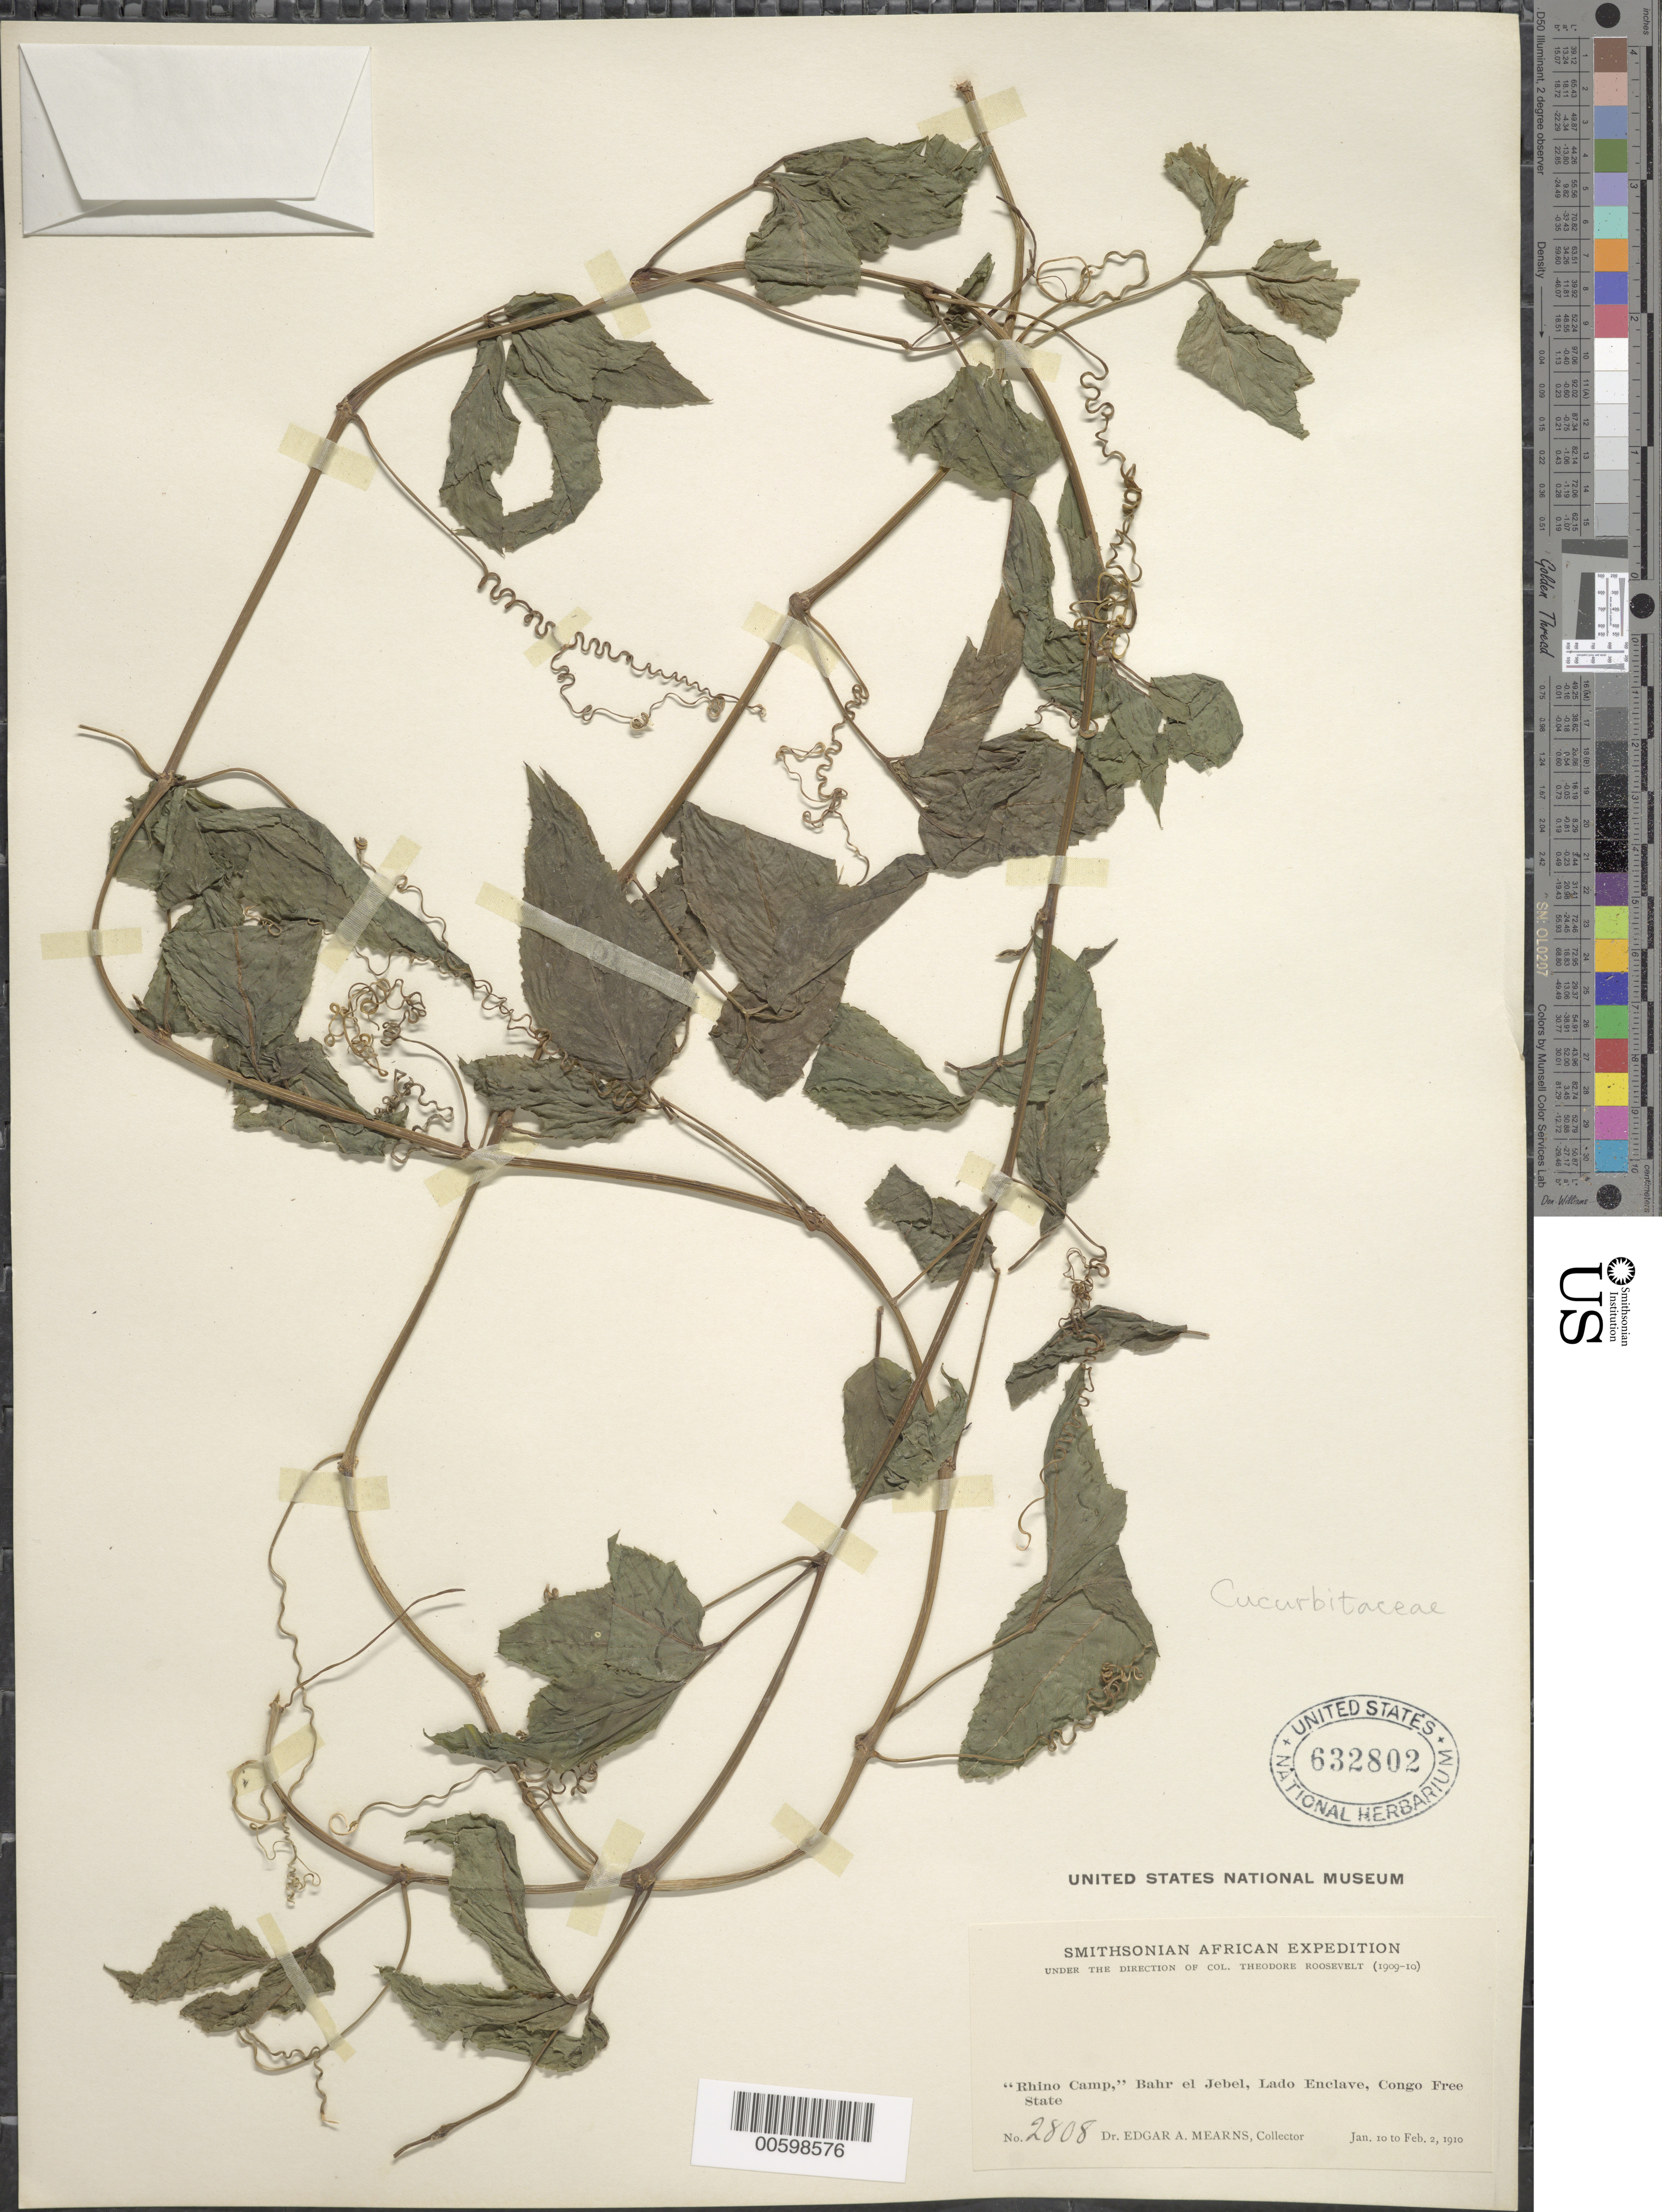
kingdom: Plantae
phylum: Tracheophyta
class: Magnoliopsida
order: Cucurbitales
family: Cucurbitaceae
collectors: E. A. Mearns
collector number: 2808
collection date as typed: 10 Jan 1910 to 02 Feb 1910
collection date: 1910-01-10/1910-02-02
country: South Sudan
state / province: Central Equatoria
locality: "Rhino Camp", Bahr el Jebel, Lado Enclave, Congo Free State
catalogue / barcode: US 632802